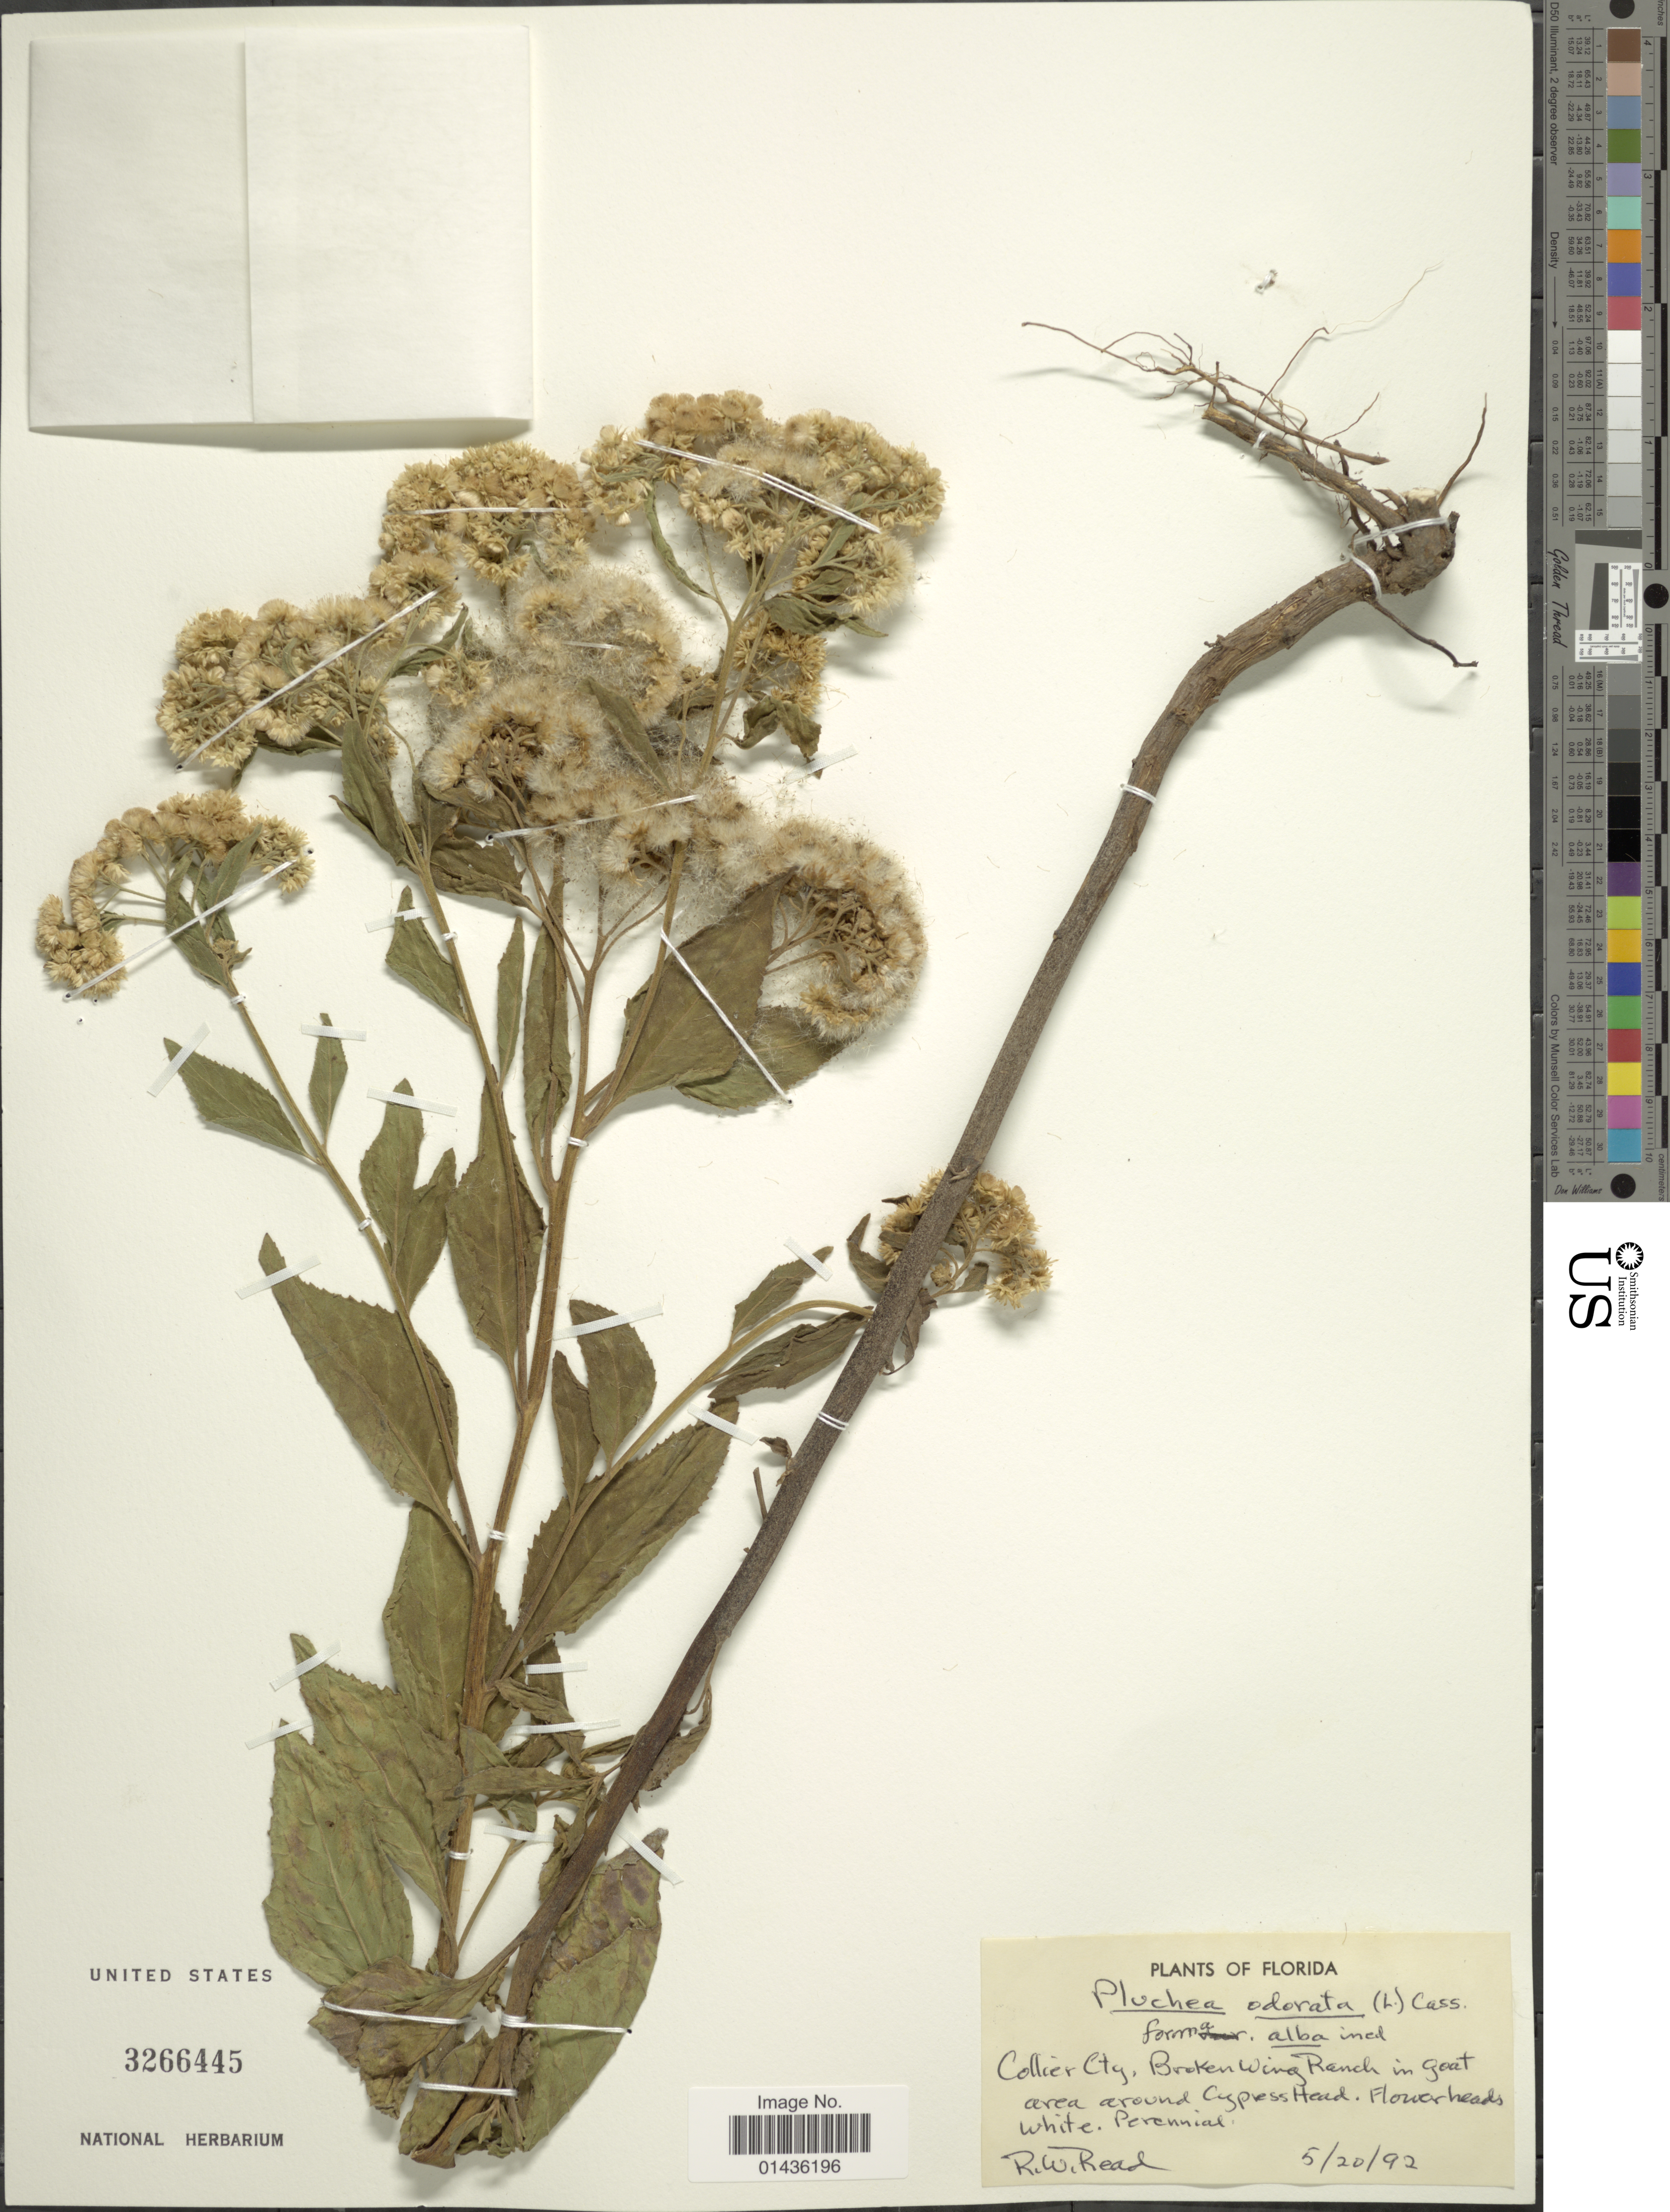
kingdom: Plantae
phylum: Tracheophyta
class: Magnoliopsida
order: Asterales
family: Asteraceae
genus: Pluchea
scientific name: Pluchea odorata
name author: (L.) Cass.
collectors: R. W. Read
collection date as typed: Transcribed d/m/y: 20/5/92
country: United States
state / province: Florida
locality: Collier Cty, Broken Wing Ranch in goat area around Cypress Head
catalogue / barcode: US 3266445